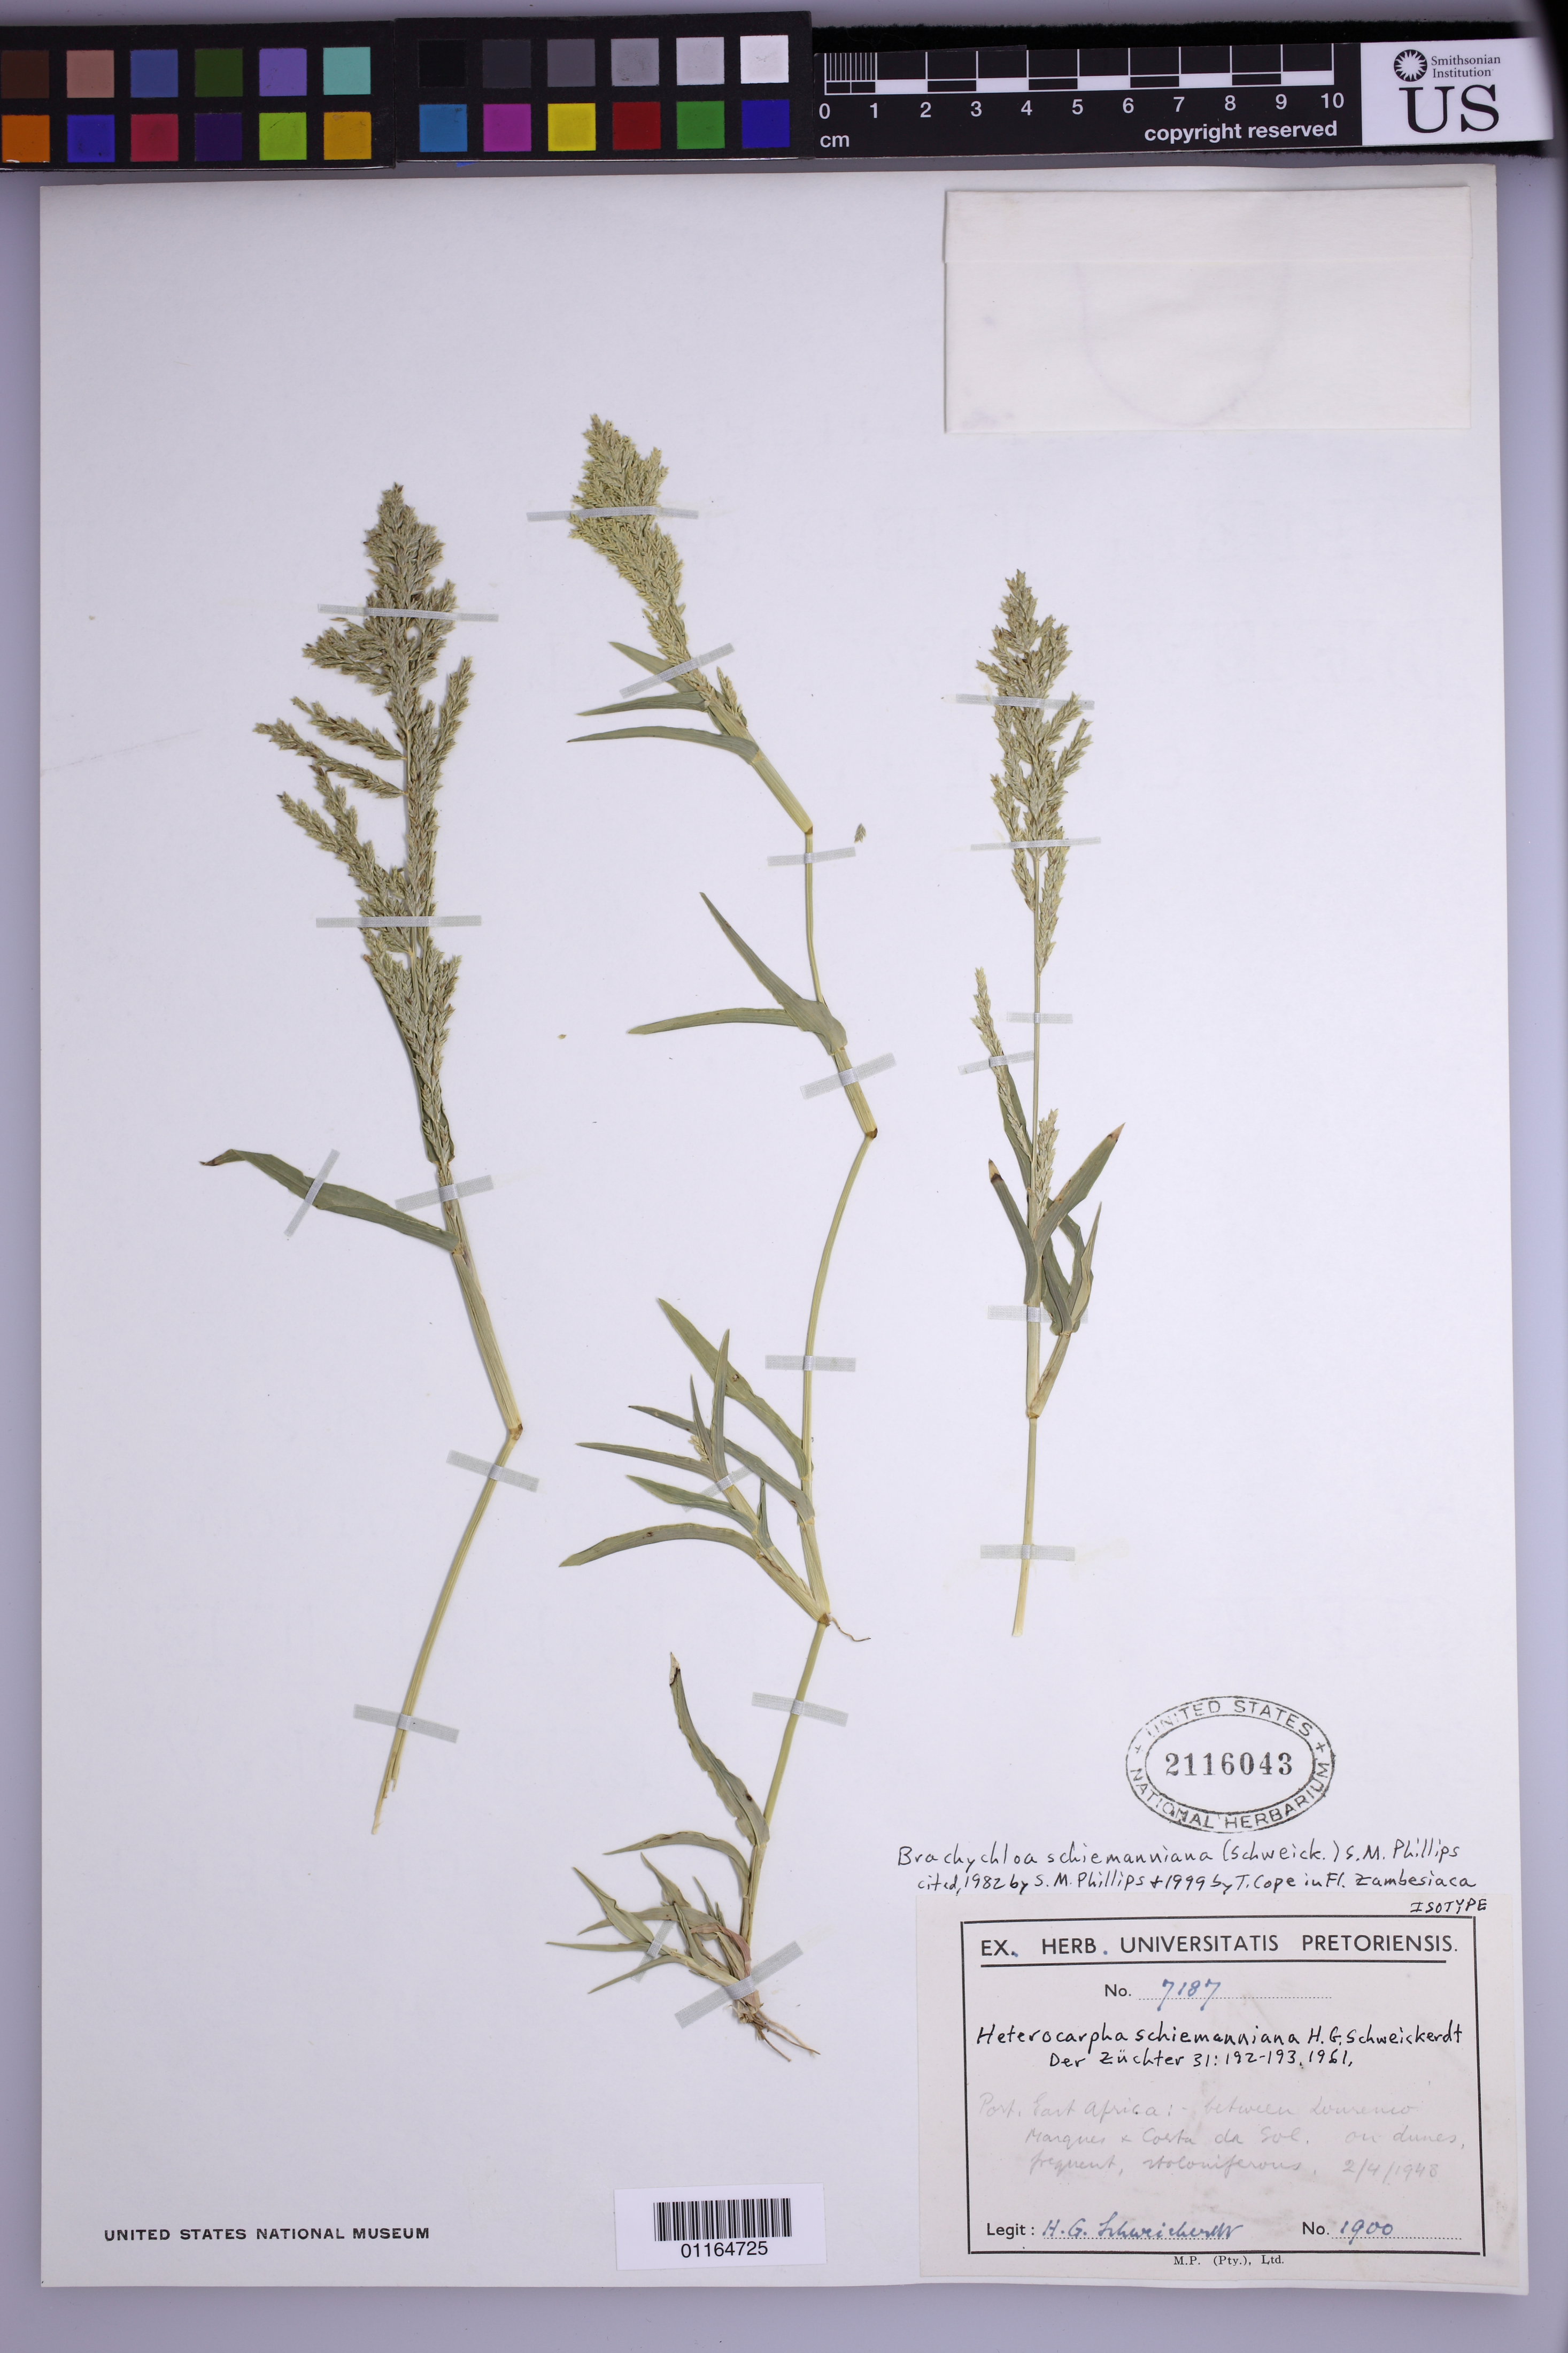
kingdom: Plantae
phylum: Tracheophyta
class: Liliopsida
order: Poales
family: Poaceae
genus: Heterocarpha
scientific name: Heterocarpha schiemanniana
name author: Schweick.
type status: Isotype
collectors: H. Schweickerdt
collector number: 1900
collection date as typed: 2/4/1948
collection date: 1948-04-02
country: Mozambique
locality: Portuguese East Africa: between Lourenco Marques and Costa da Sol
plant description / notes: ex herb. Petoria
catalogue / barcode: US 2116043